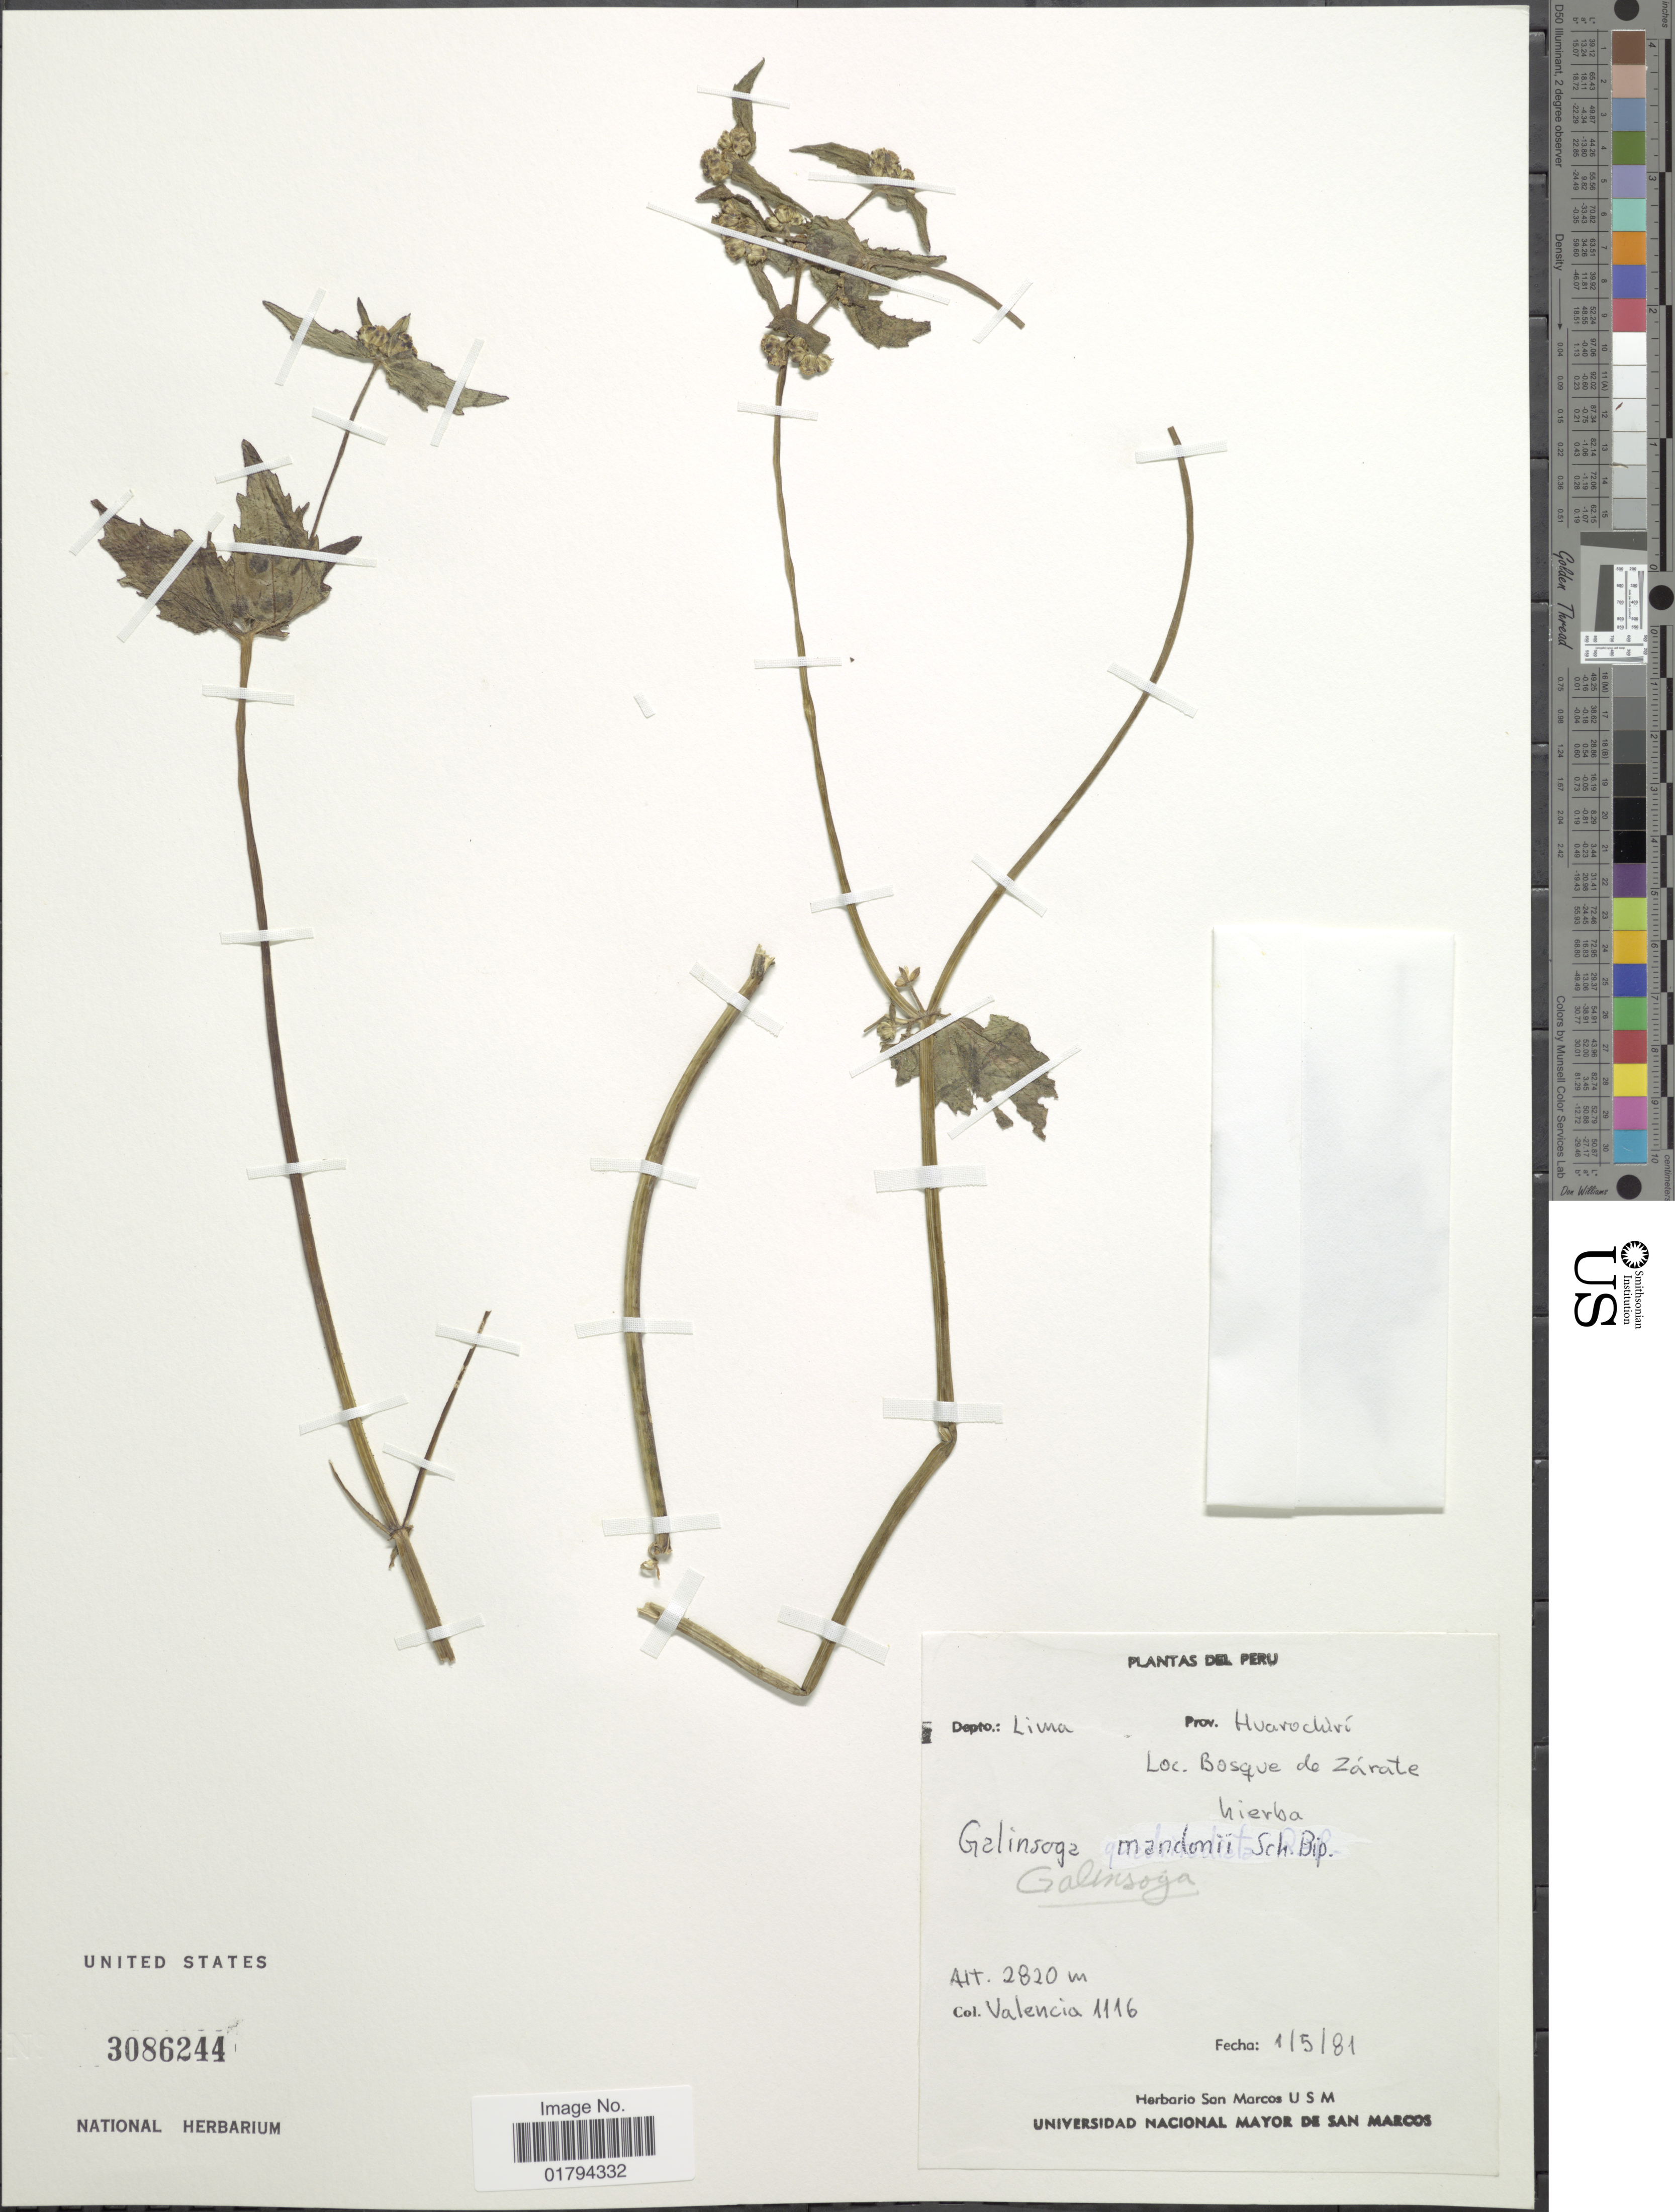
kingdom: Plantae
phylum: Tracheophyta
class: Magnoliopsida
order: Asterales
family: Asteraceae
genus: Galinsoga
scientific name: Galinsoga mandonii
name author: Sch. Bip.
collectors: -. Valencia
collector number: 1116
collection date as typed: Transcribed d/m/y: 1/5/81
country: Peru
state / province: Lima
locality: Bosque de Zárate, Prov. Huarochirí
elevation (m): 2820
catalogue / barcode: US 3086244